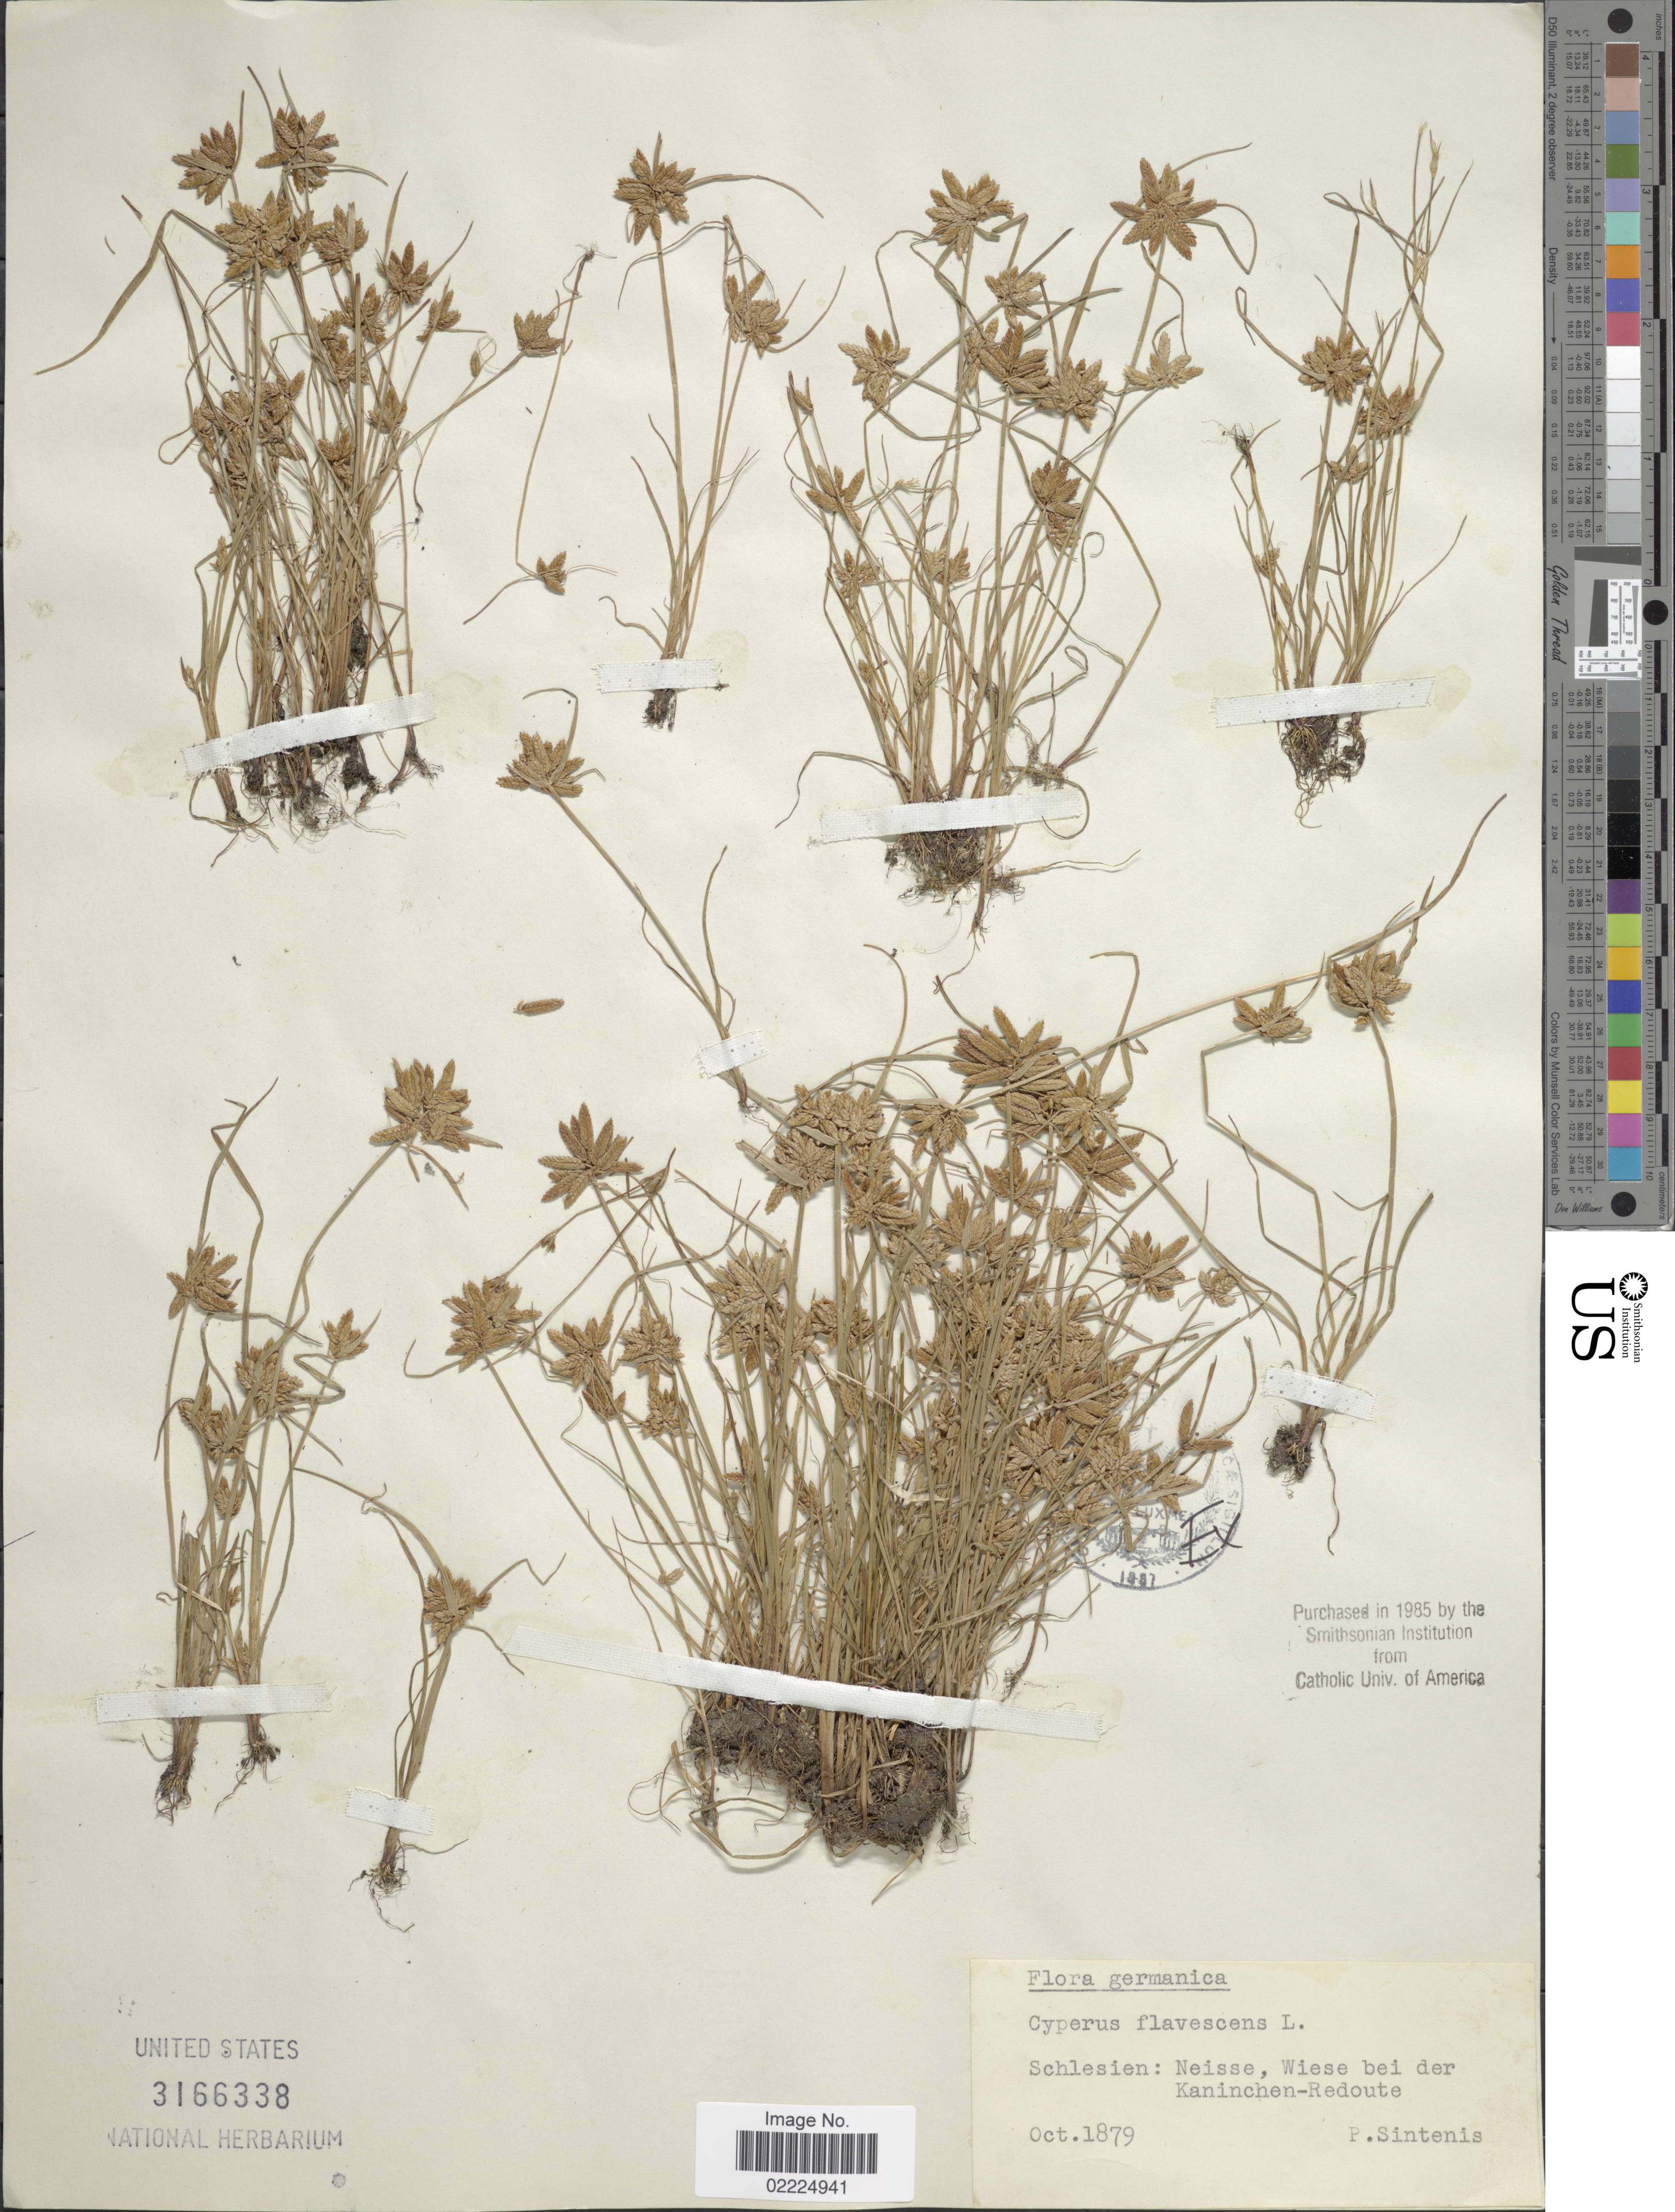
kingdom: Plantae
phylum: Tracheophyta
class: Liliopsida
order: Poales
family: Cyperaceae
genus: Cyperus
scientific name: Cyperus flavescens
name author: L.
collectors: P. Sintenis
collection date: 1879-10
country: Germany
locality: Schlesien: Neisse, Wiese bei der Kaninchen-Redoute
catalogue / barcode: US 3166338